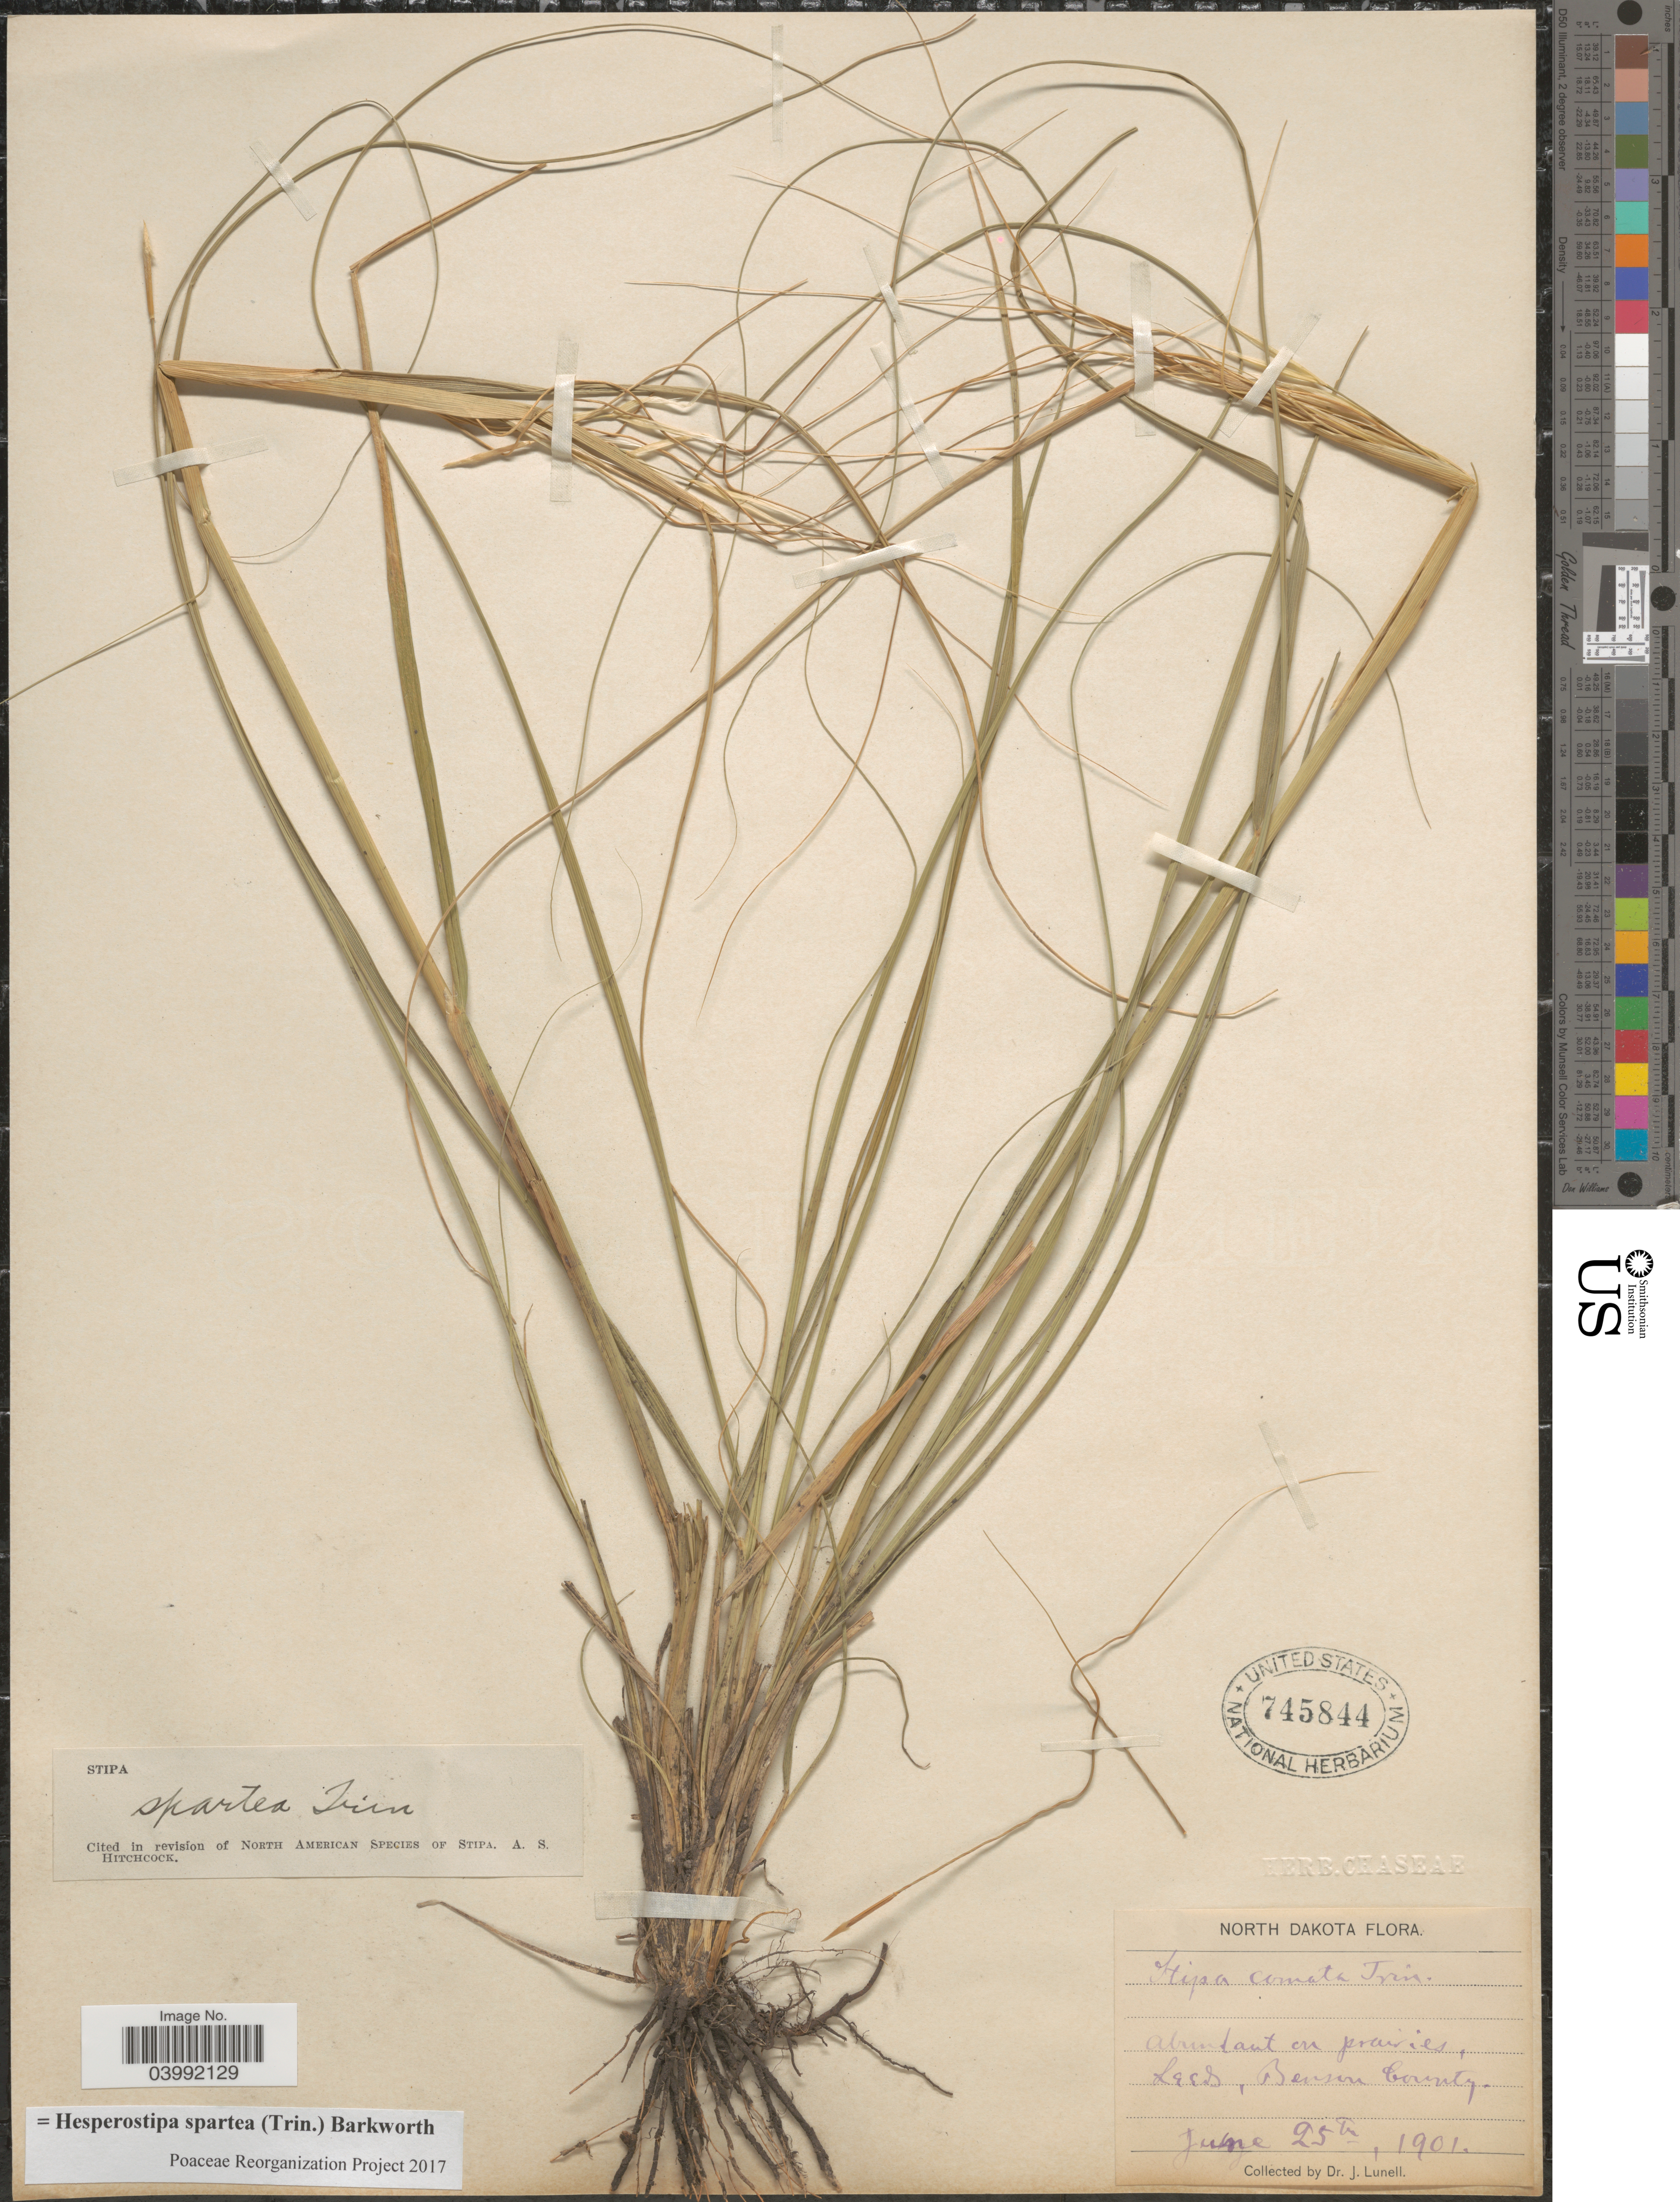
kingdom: Plantae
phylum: Tracheophyta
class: Liliopsida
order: Poales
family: Poaceae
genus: Hesperostipa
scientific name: Hesperostipa spartea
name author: (Trin.) Barkworth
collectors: J. Lunell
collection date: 1901-06-25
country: United States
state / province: North Dakota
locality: Leeds, Benson County.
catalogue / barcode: US 745844